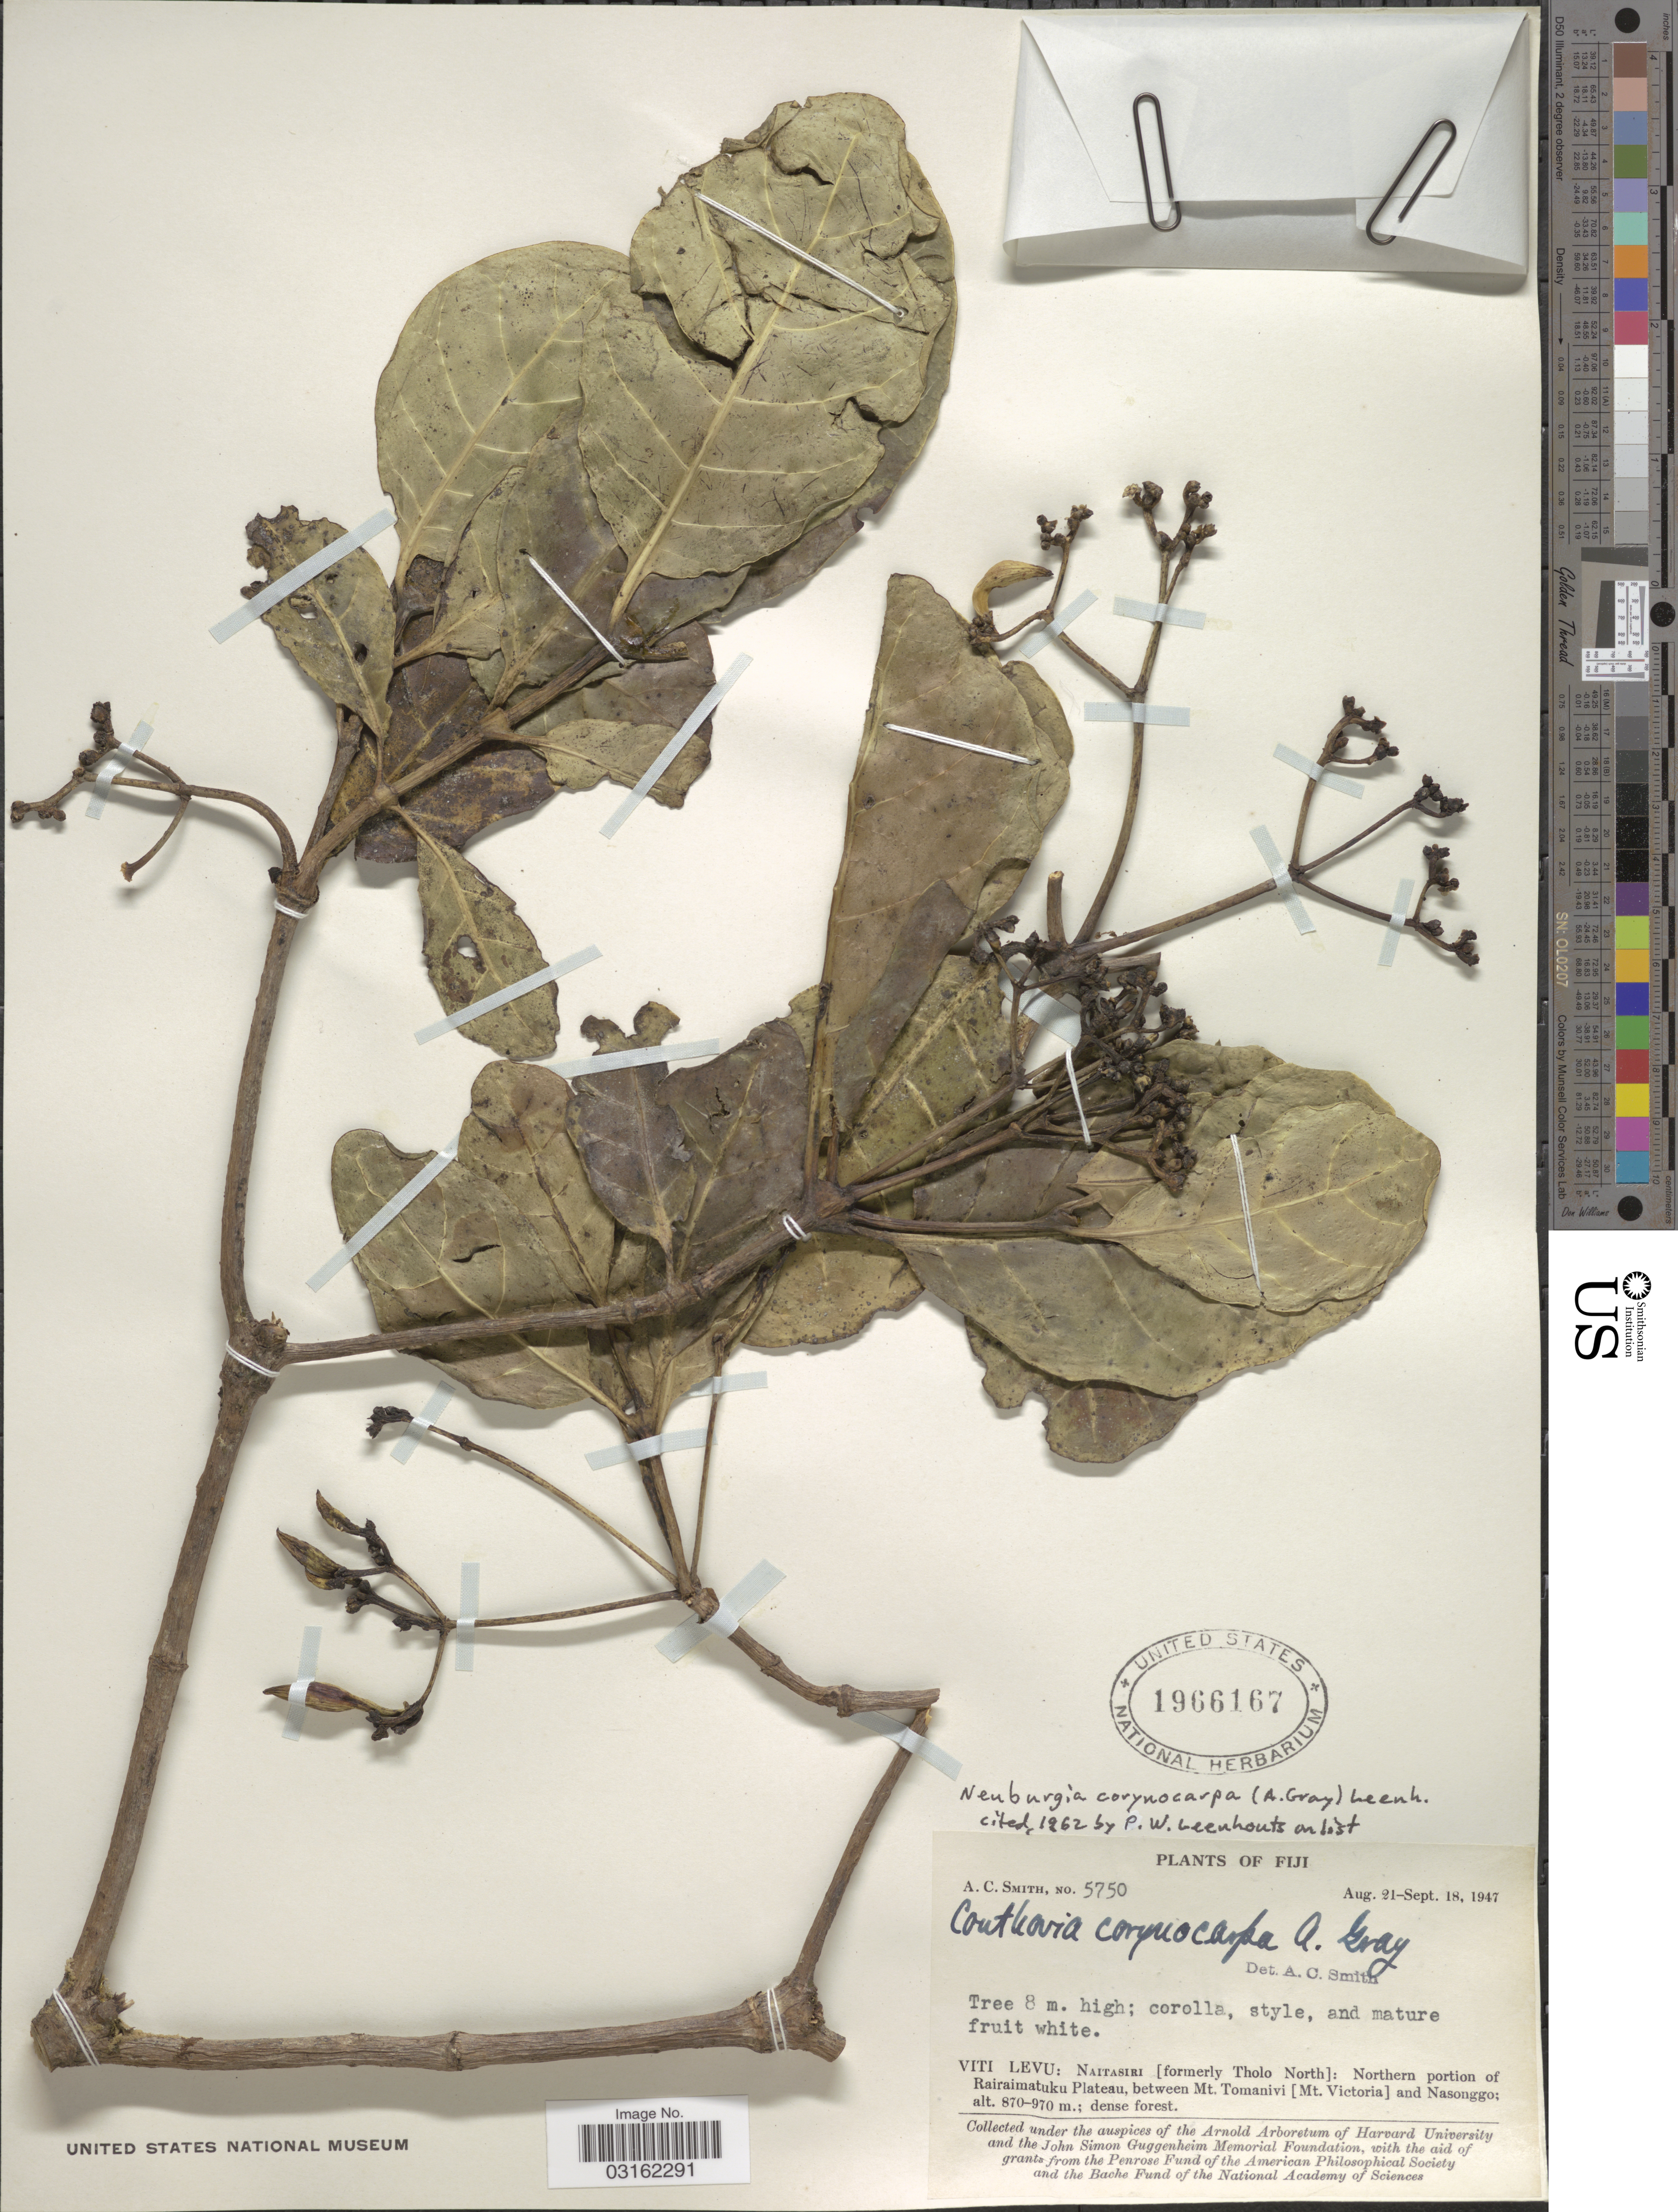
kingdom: Plantae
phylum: Tracheophyta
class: Magnoliopsida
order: Gentianales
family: Loganiaceae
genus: Neuburgia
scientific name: Neuburgia corynocarpa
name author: (A. Gray) Leenh.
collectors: A. C. Smith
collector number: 5750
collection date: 1947-08-21/1947-09-18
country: Fiji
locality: Viti Levu: Naitasiri [formerly Tholo North]: Northern portion of Rairaimatuku Plateau, between Mt. Tomanivi [Mt. Victoria] and Nasonggo.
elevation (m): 870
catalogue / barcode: US 1966167